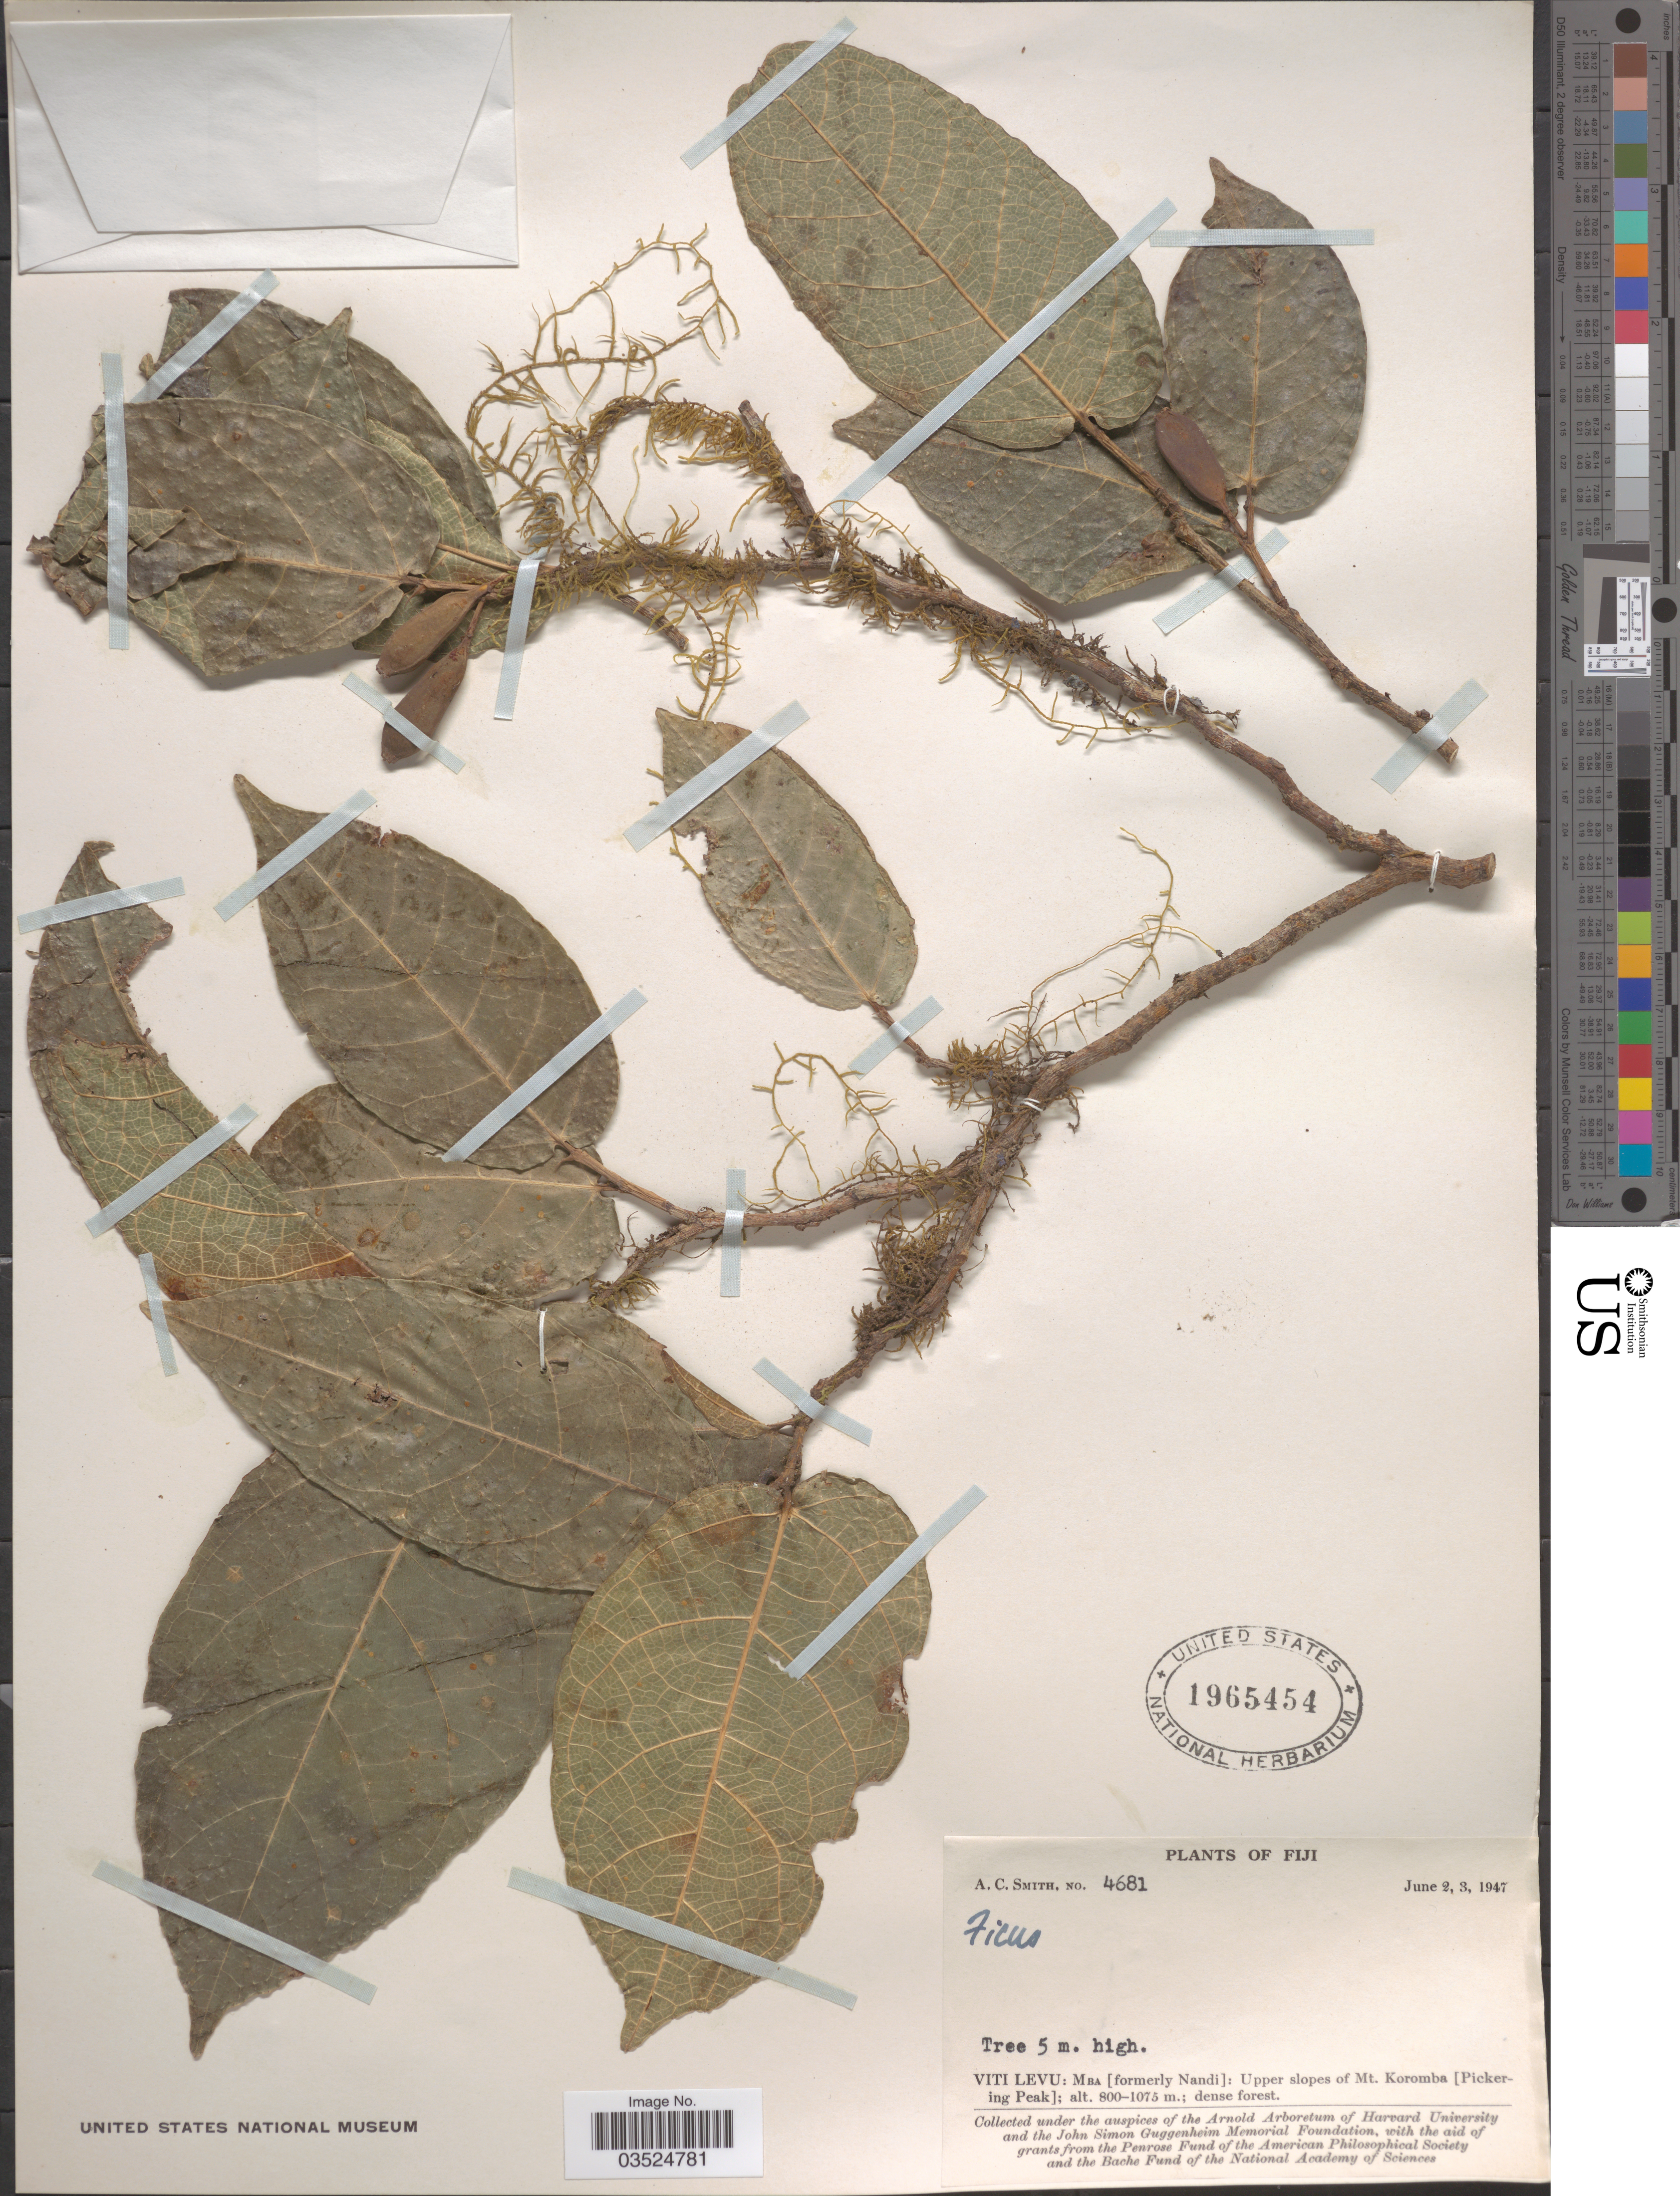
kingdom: Plantae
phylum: Tracheophyta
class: Magnoliopsida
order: Rosales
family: Moraceae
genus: Ficus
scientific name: Ficus sp.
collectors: A. C. Smith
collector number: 4681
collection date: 1947-06-02/1947-06-03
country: Fiji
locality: Viti Levu: Mba [formerly Nandi]: Upper slopes of Mt. Koromba [Pickering Peak].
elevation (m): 800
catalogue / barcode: US 1965454